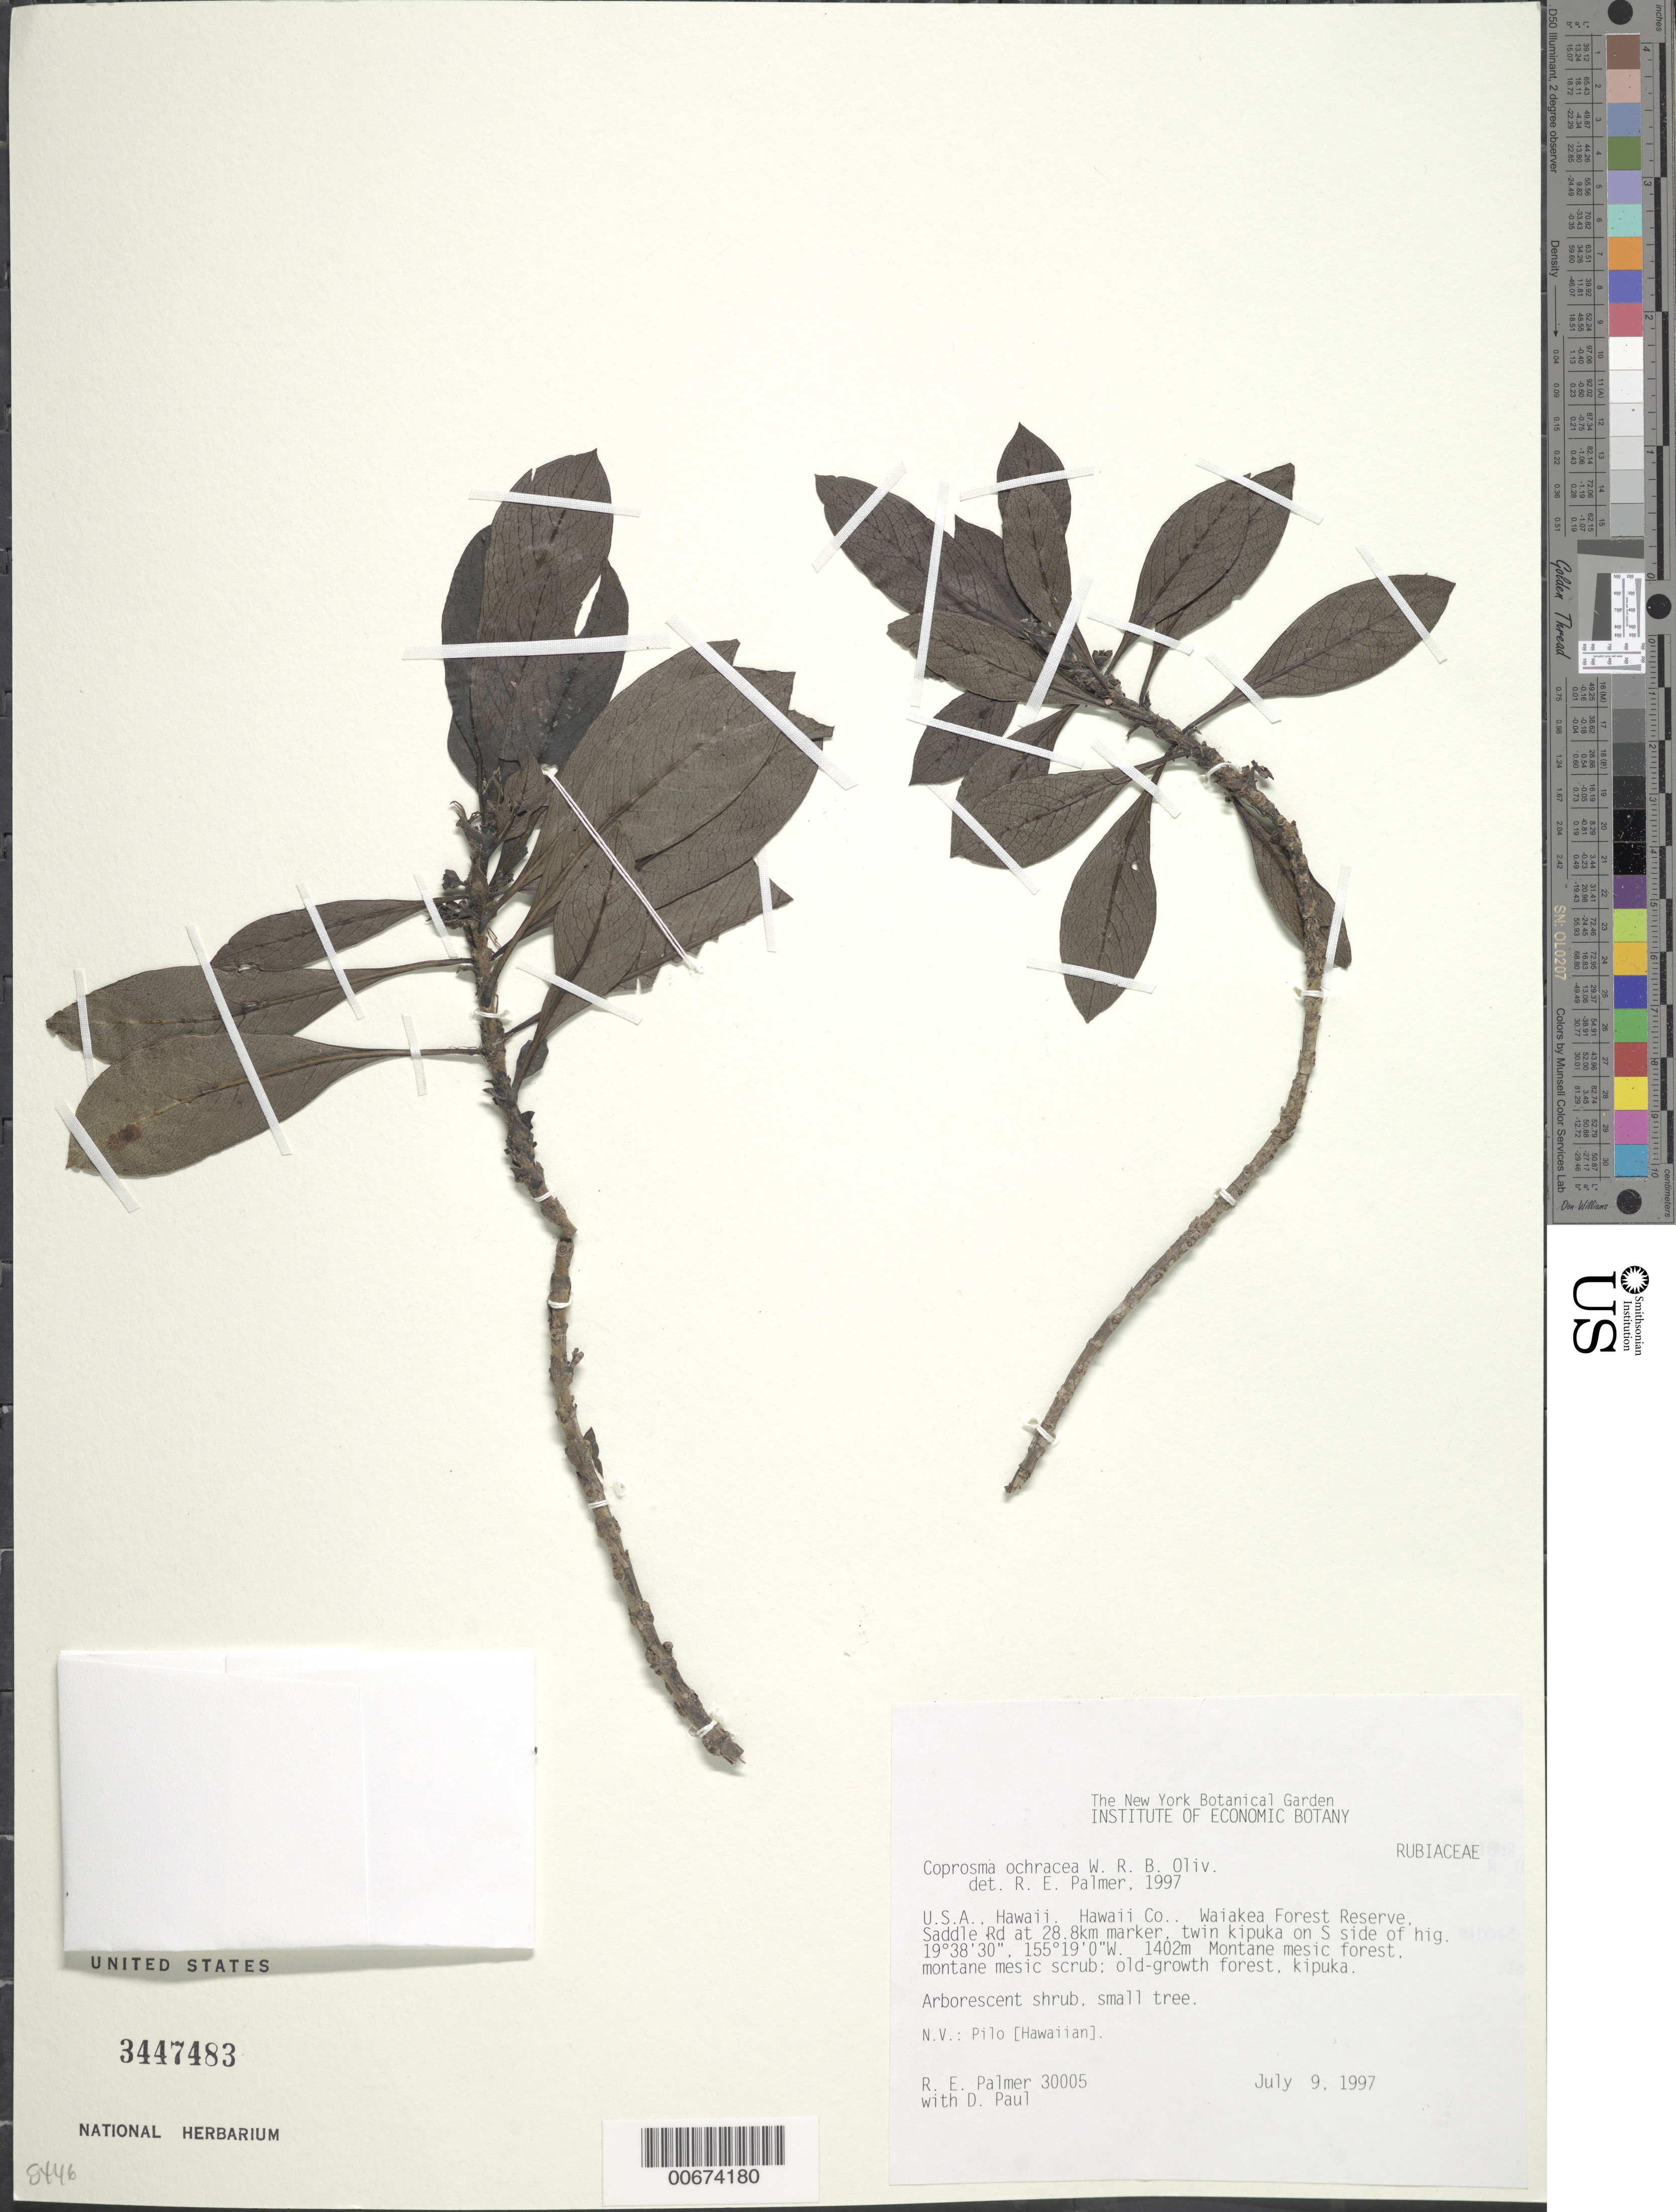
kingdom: Plantae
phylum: Tracheophyta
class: Magnoliopsida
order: Gentianales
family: Rubiaceae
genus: Coprosma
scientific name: Coprosma ochracea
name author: W.R.B. Oliv.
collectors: R. Palmer & D. Paul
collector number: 30005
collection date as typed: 9 Jul 1997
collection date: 1997-07-09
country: United States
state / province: Hawaii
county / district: Maui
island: Maui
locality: Waiakea Forest Reserve, Saddle Rd at 28.8km marker, twin kipuka on S side of Hig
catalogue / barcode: US 3447483